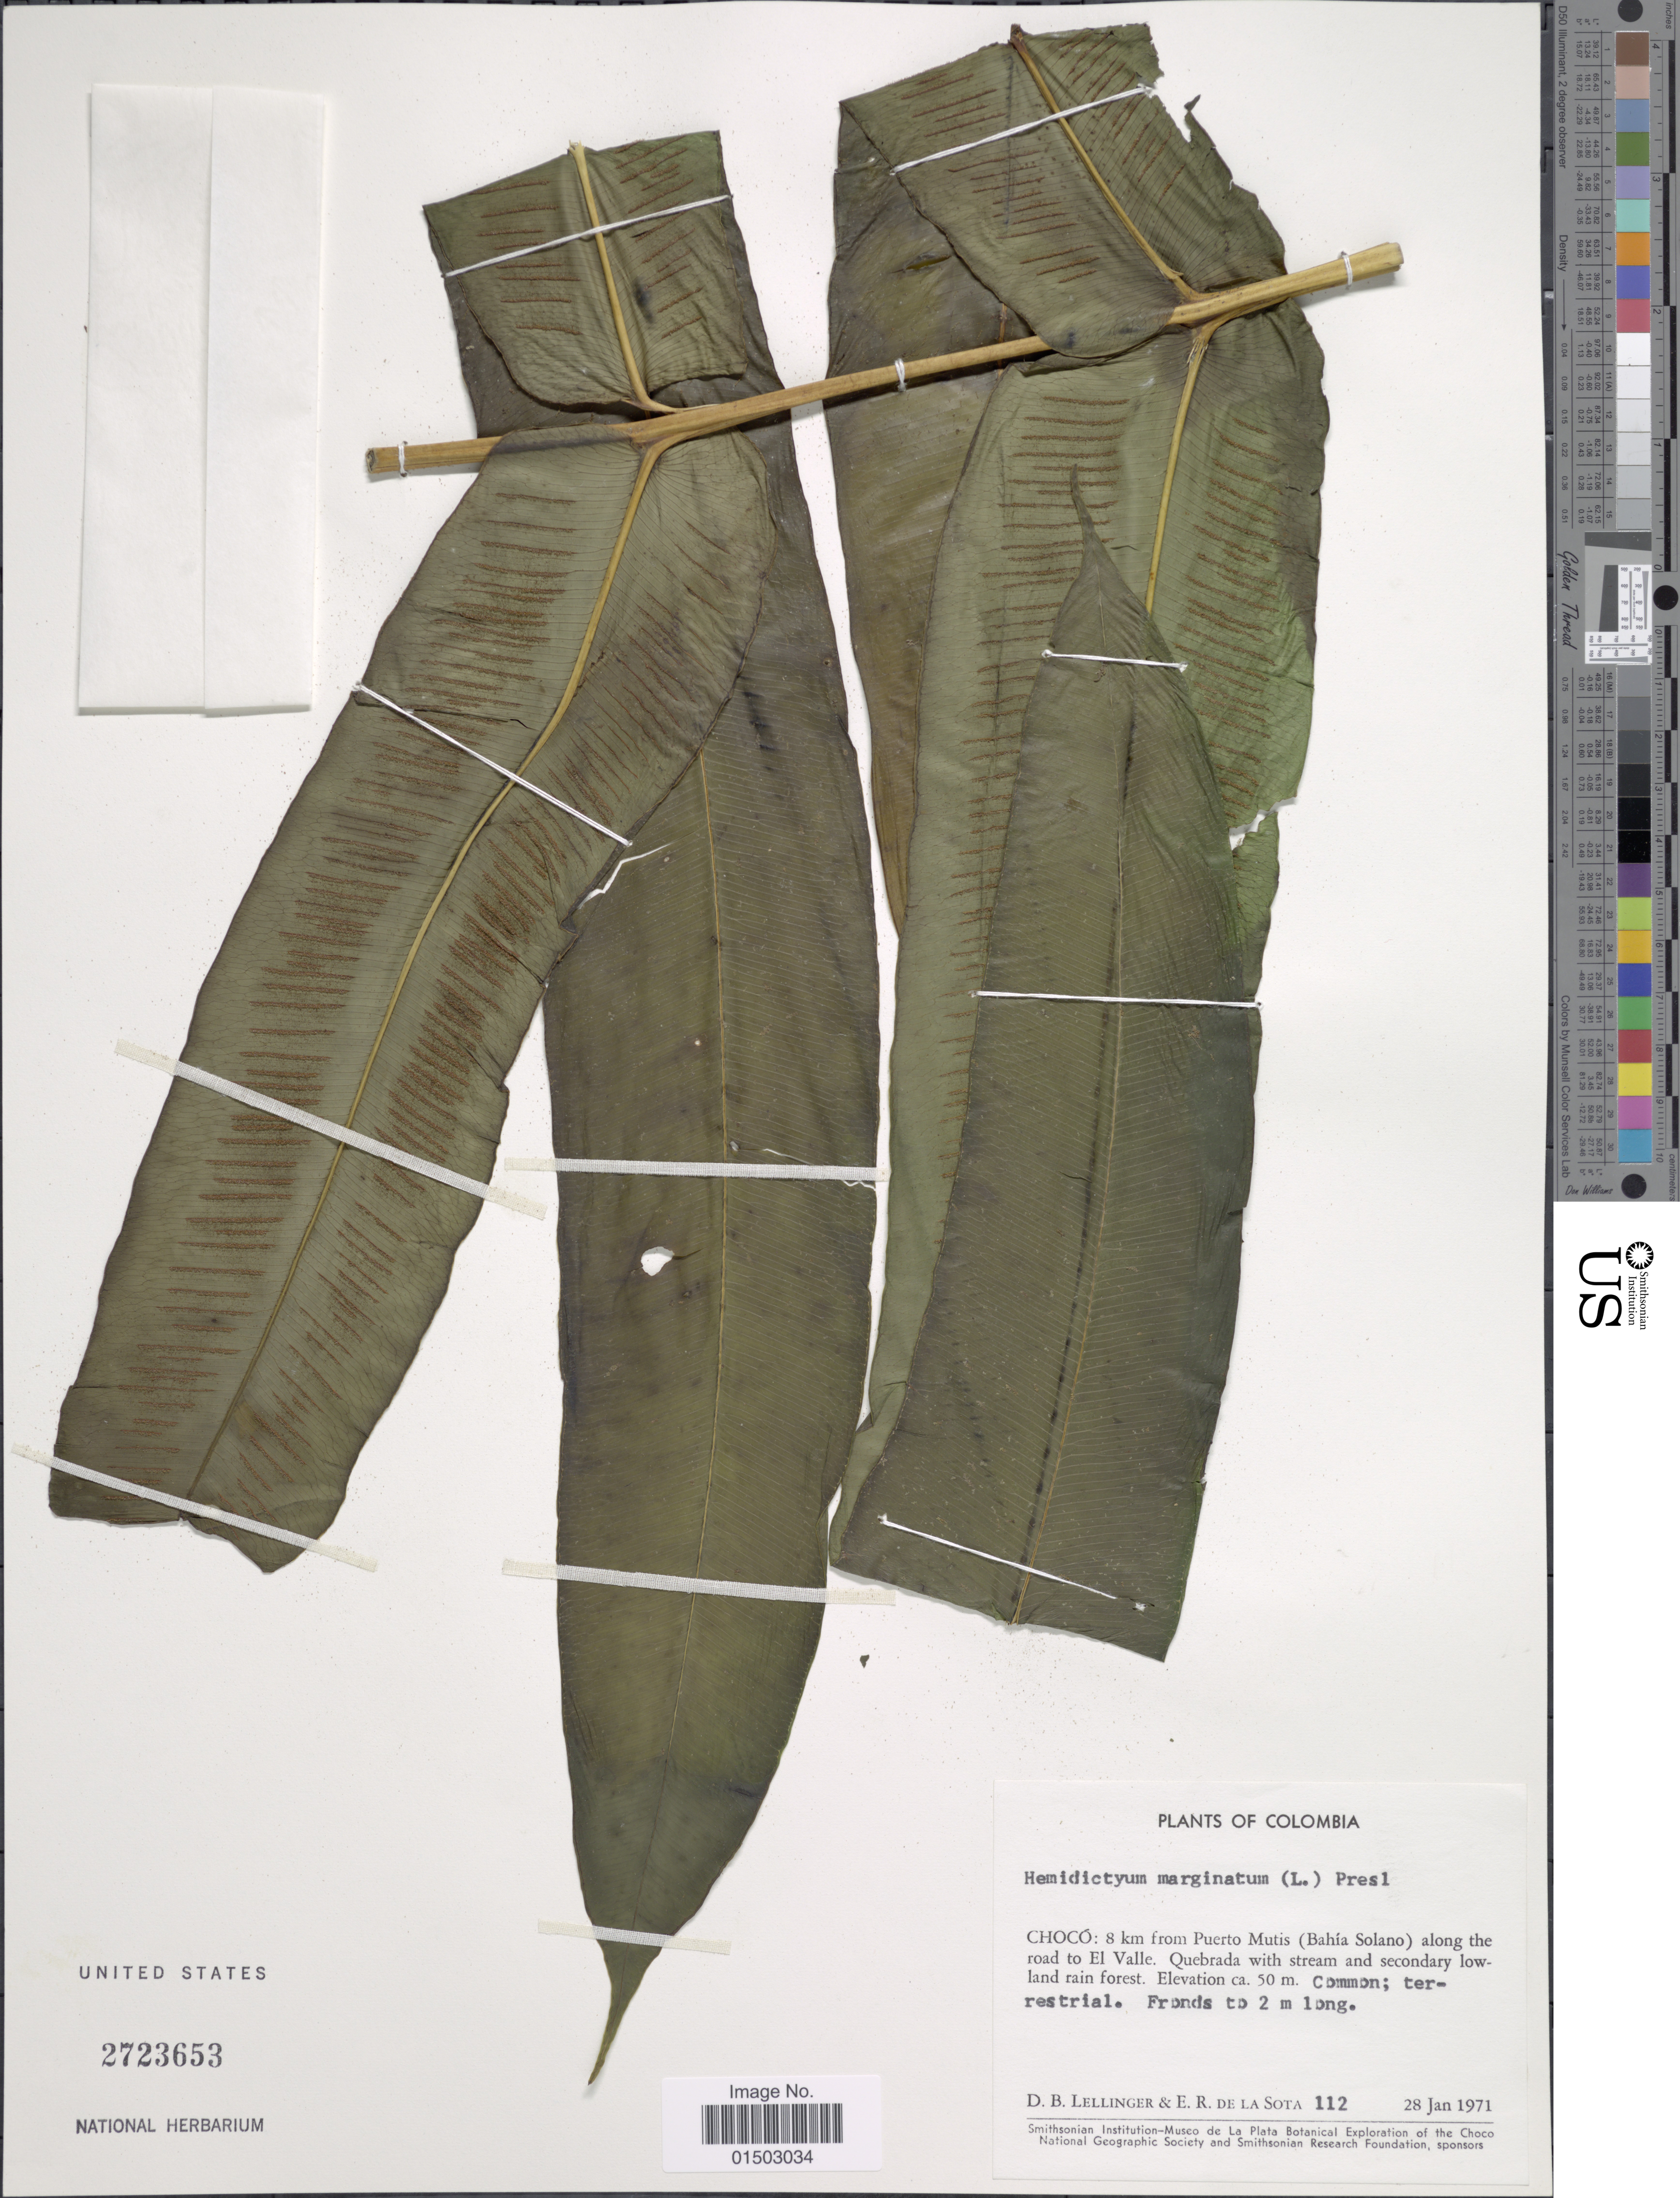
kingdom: Plantae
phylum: Tracheophyta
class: Polypodiopsida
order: Polypodiales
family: Hemidictyaceae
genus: Hemidictyum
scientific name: Hemidictyum marginatum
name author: (L.) C. Presl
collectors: D. B. Lellinger & E. R. de la Sota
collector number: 112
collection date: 1971-01-28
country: Colombia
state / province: Chocó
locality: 8 km from Puerto Mutis (Bahia Solano) along the road to El Valle.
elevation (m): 50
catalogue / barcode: US 2723653